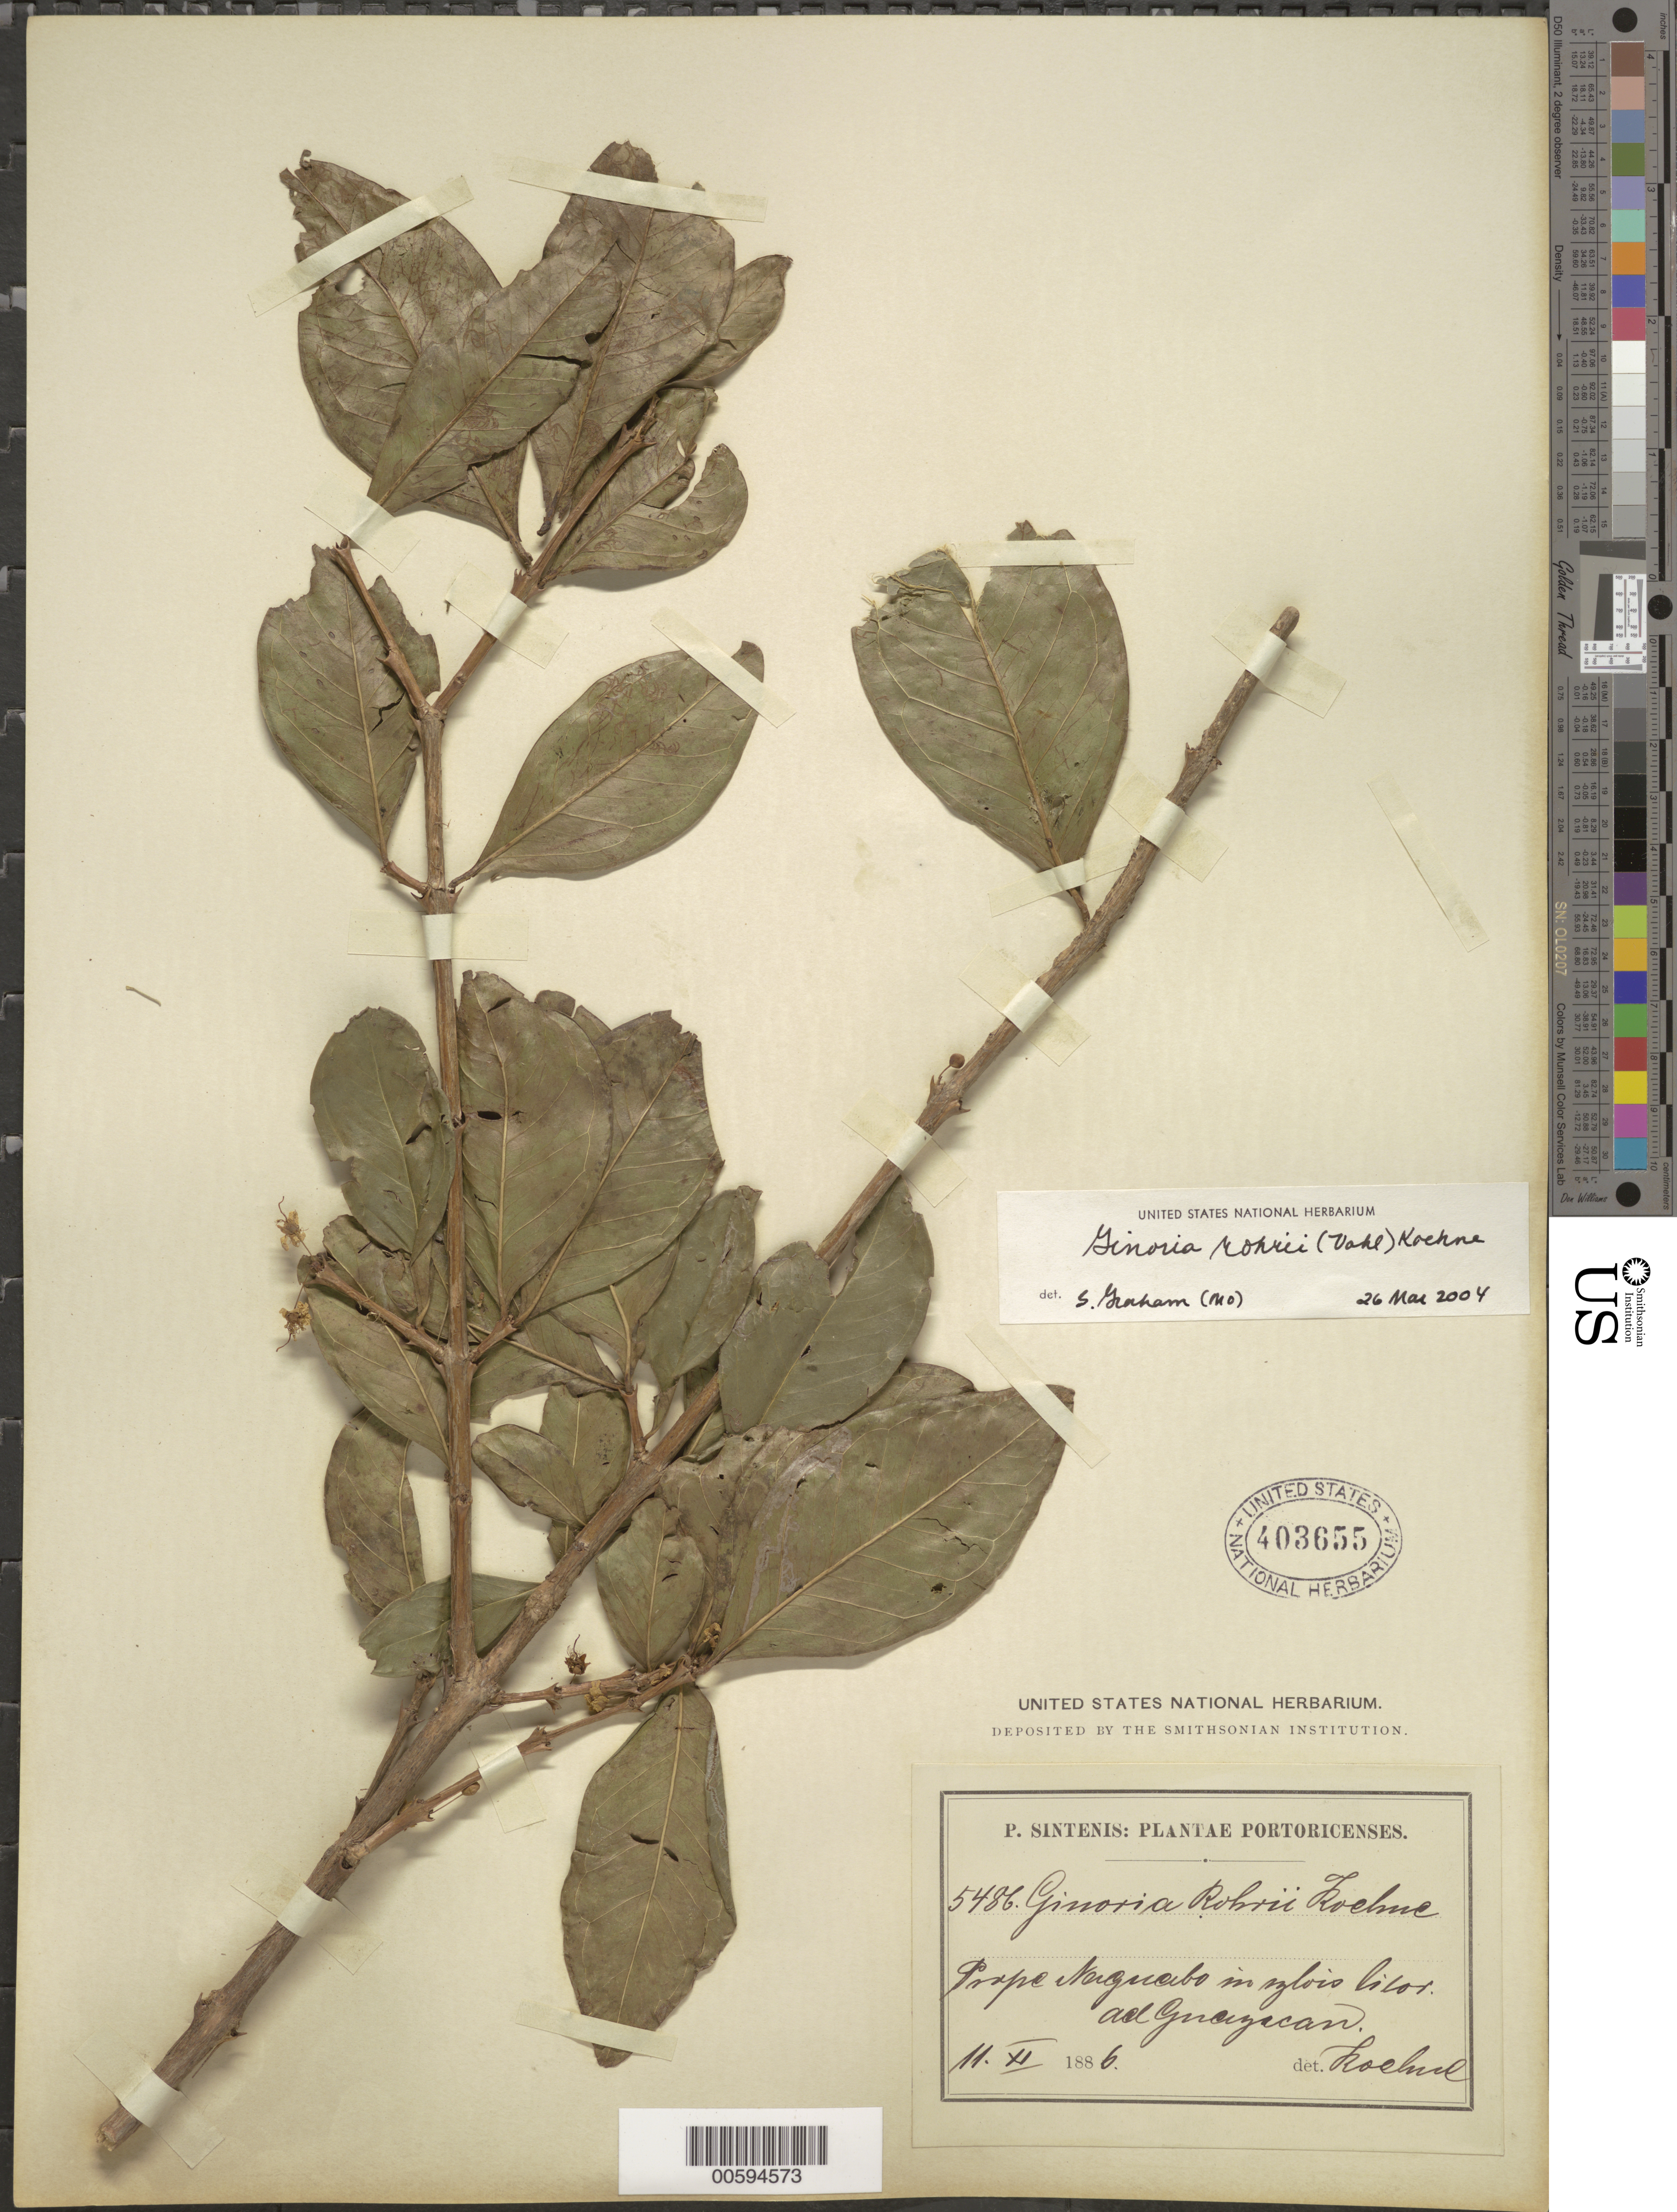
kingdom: Plantae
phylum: Tracheophyta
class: Magnoliopsida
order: Myrtales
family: Lythraceae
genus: Ginoria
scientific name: Ginoria rohrii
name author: (Vahl) Koehne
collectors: P. Sintenis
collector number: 5486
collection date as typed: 11 Nov 1886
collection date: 1886-11-11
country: Puerto Rico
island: Greater Antilles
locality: Prope Naguabo in sylvis litoralibus ad Guayican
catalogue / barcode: US 403655